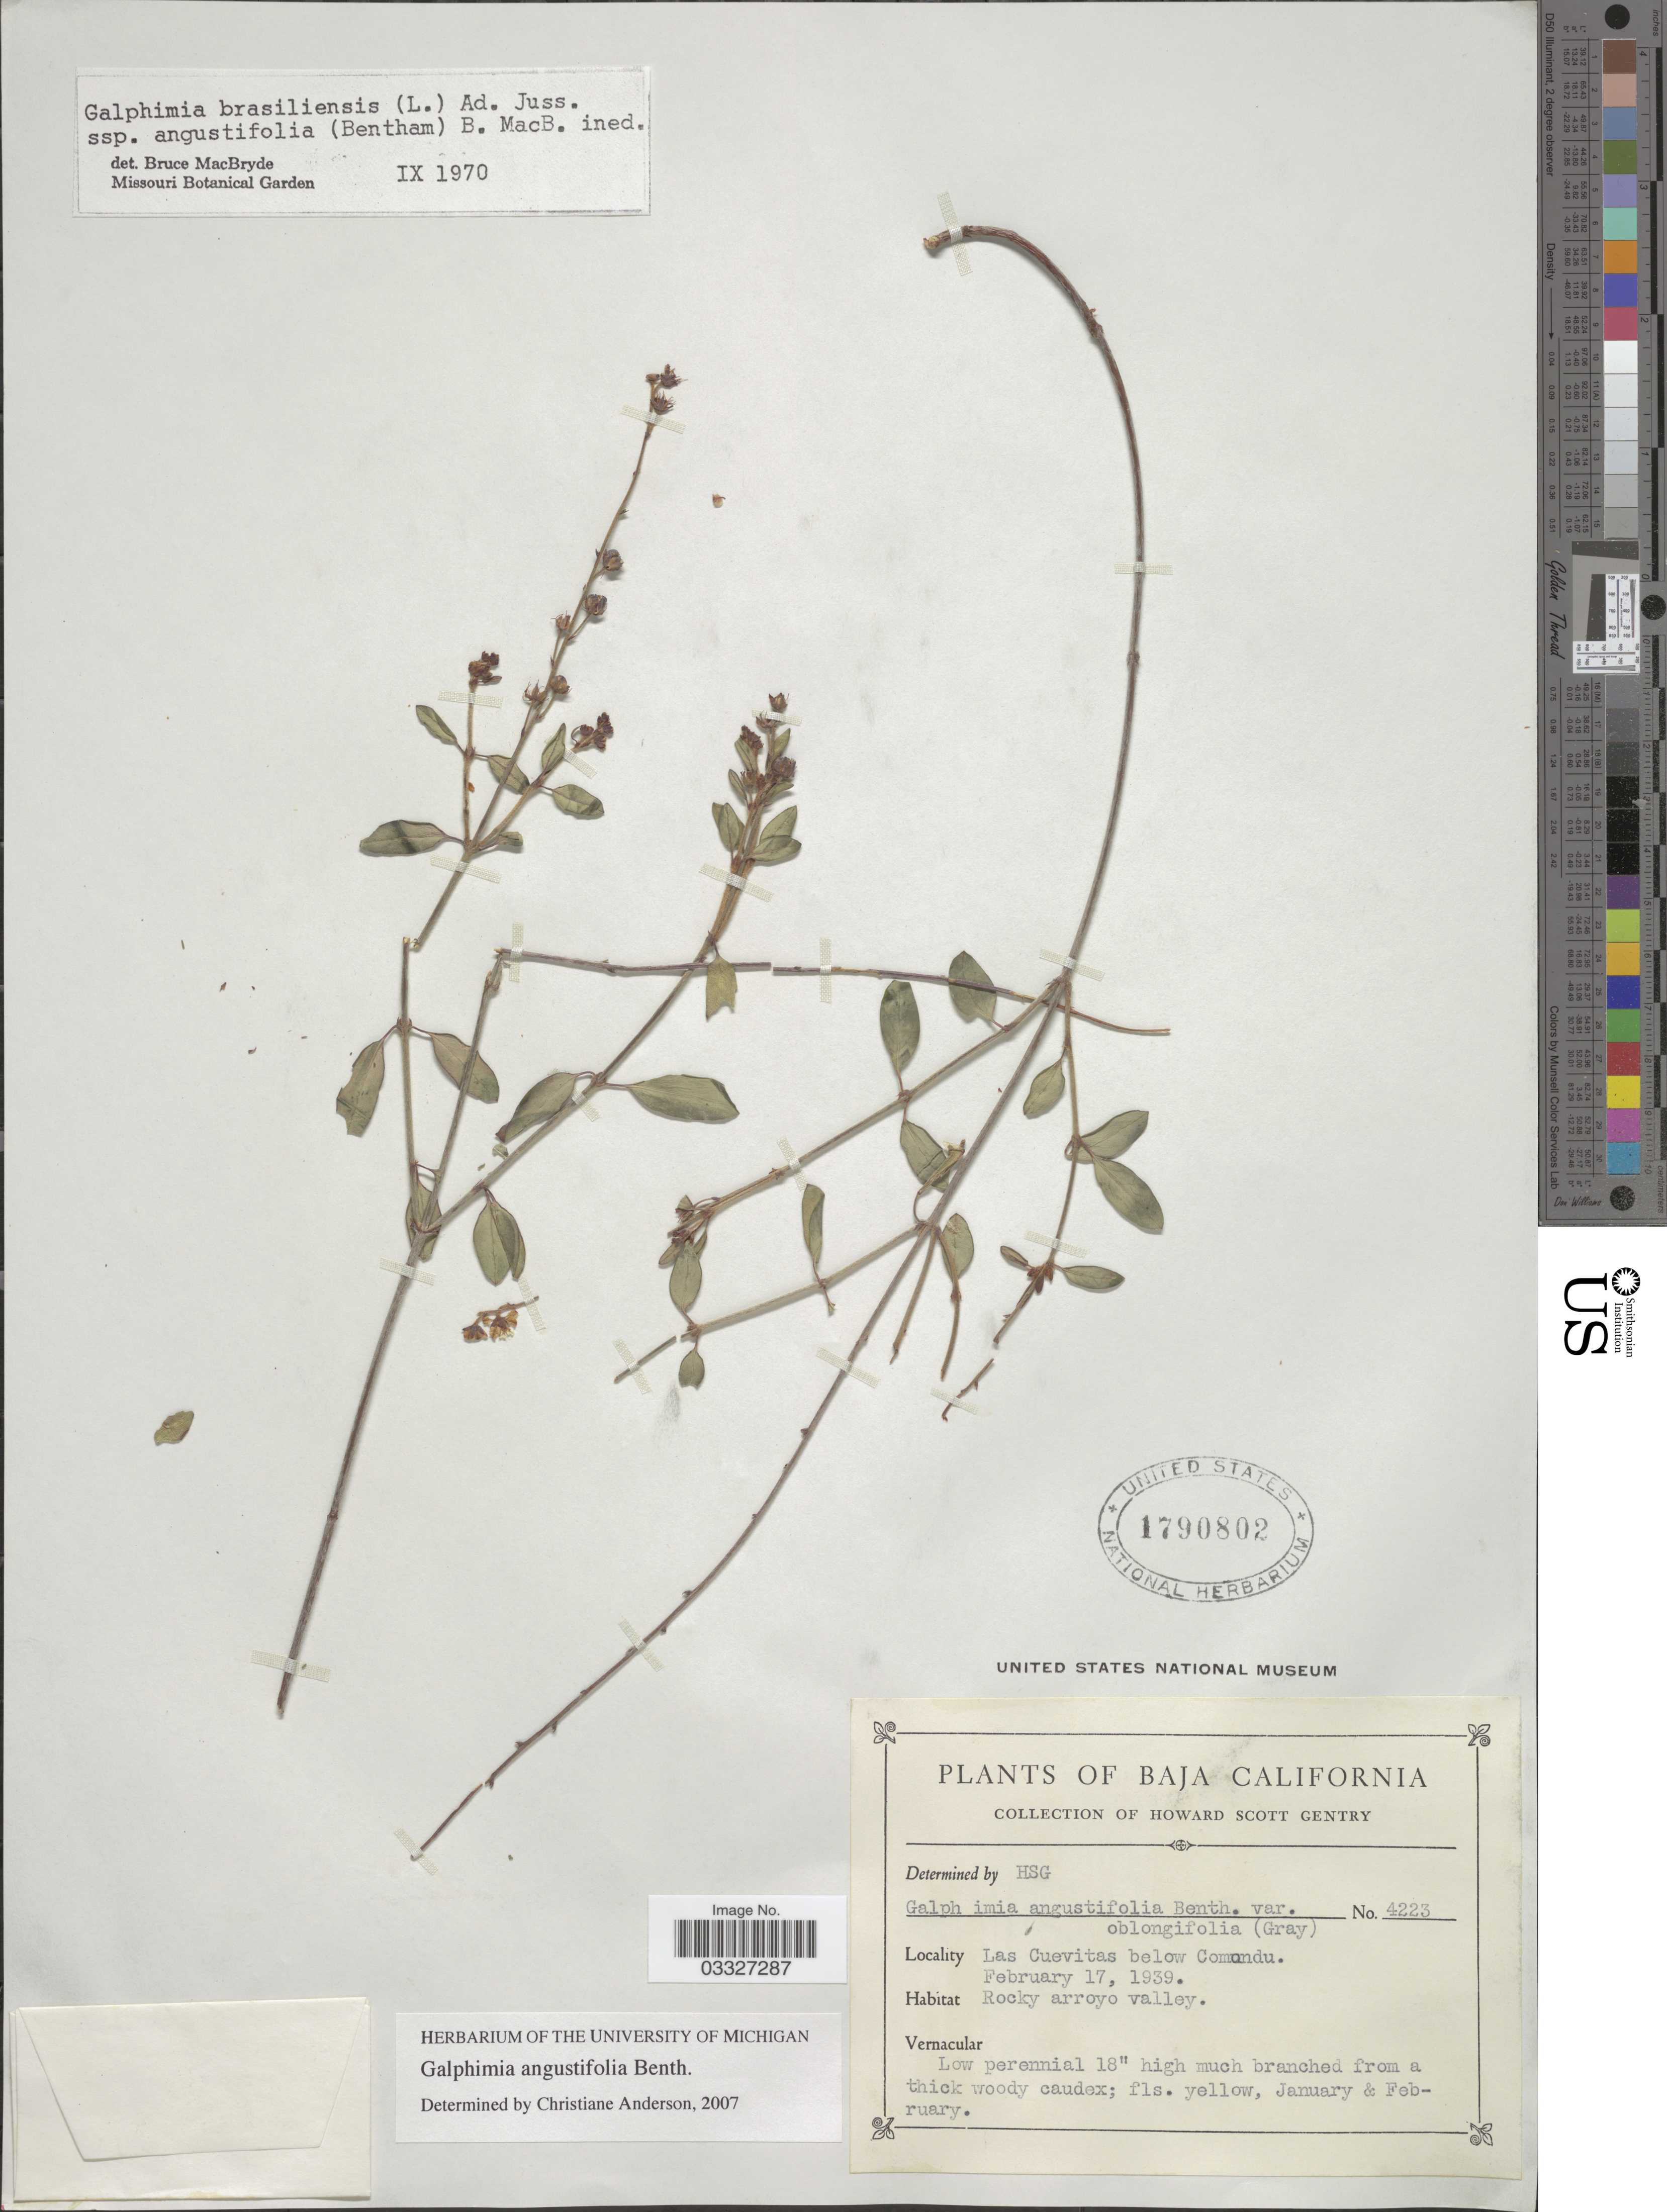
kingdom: Plantae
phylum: Tracheophyta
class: Magnoliopsida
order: Malpighiales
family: Malpighiaceae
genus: Galphimia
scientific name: Galphimia angustifolia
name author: Benth.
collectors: H. S. Gentry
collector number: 4223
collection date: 1939-02-17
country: Mexico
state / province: Baja California Sur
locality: Las Cuevitas below Comondu.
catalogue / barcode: US 1790802